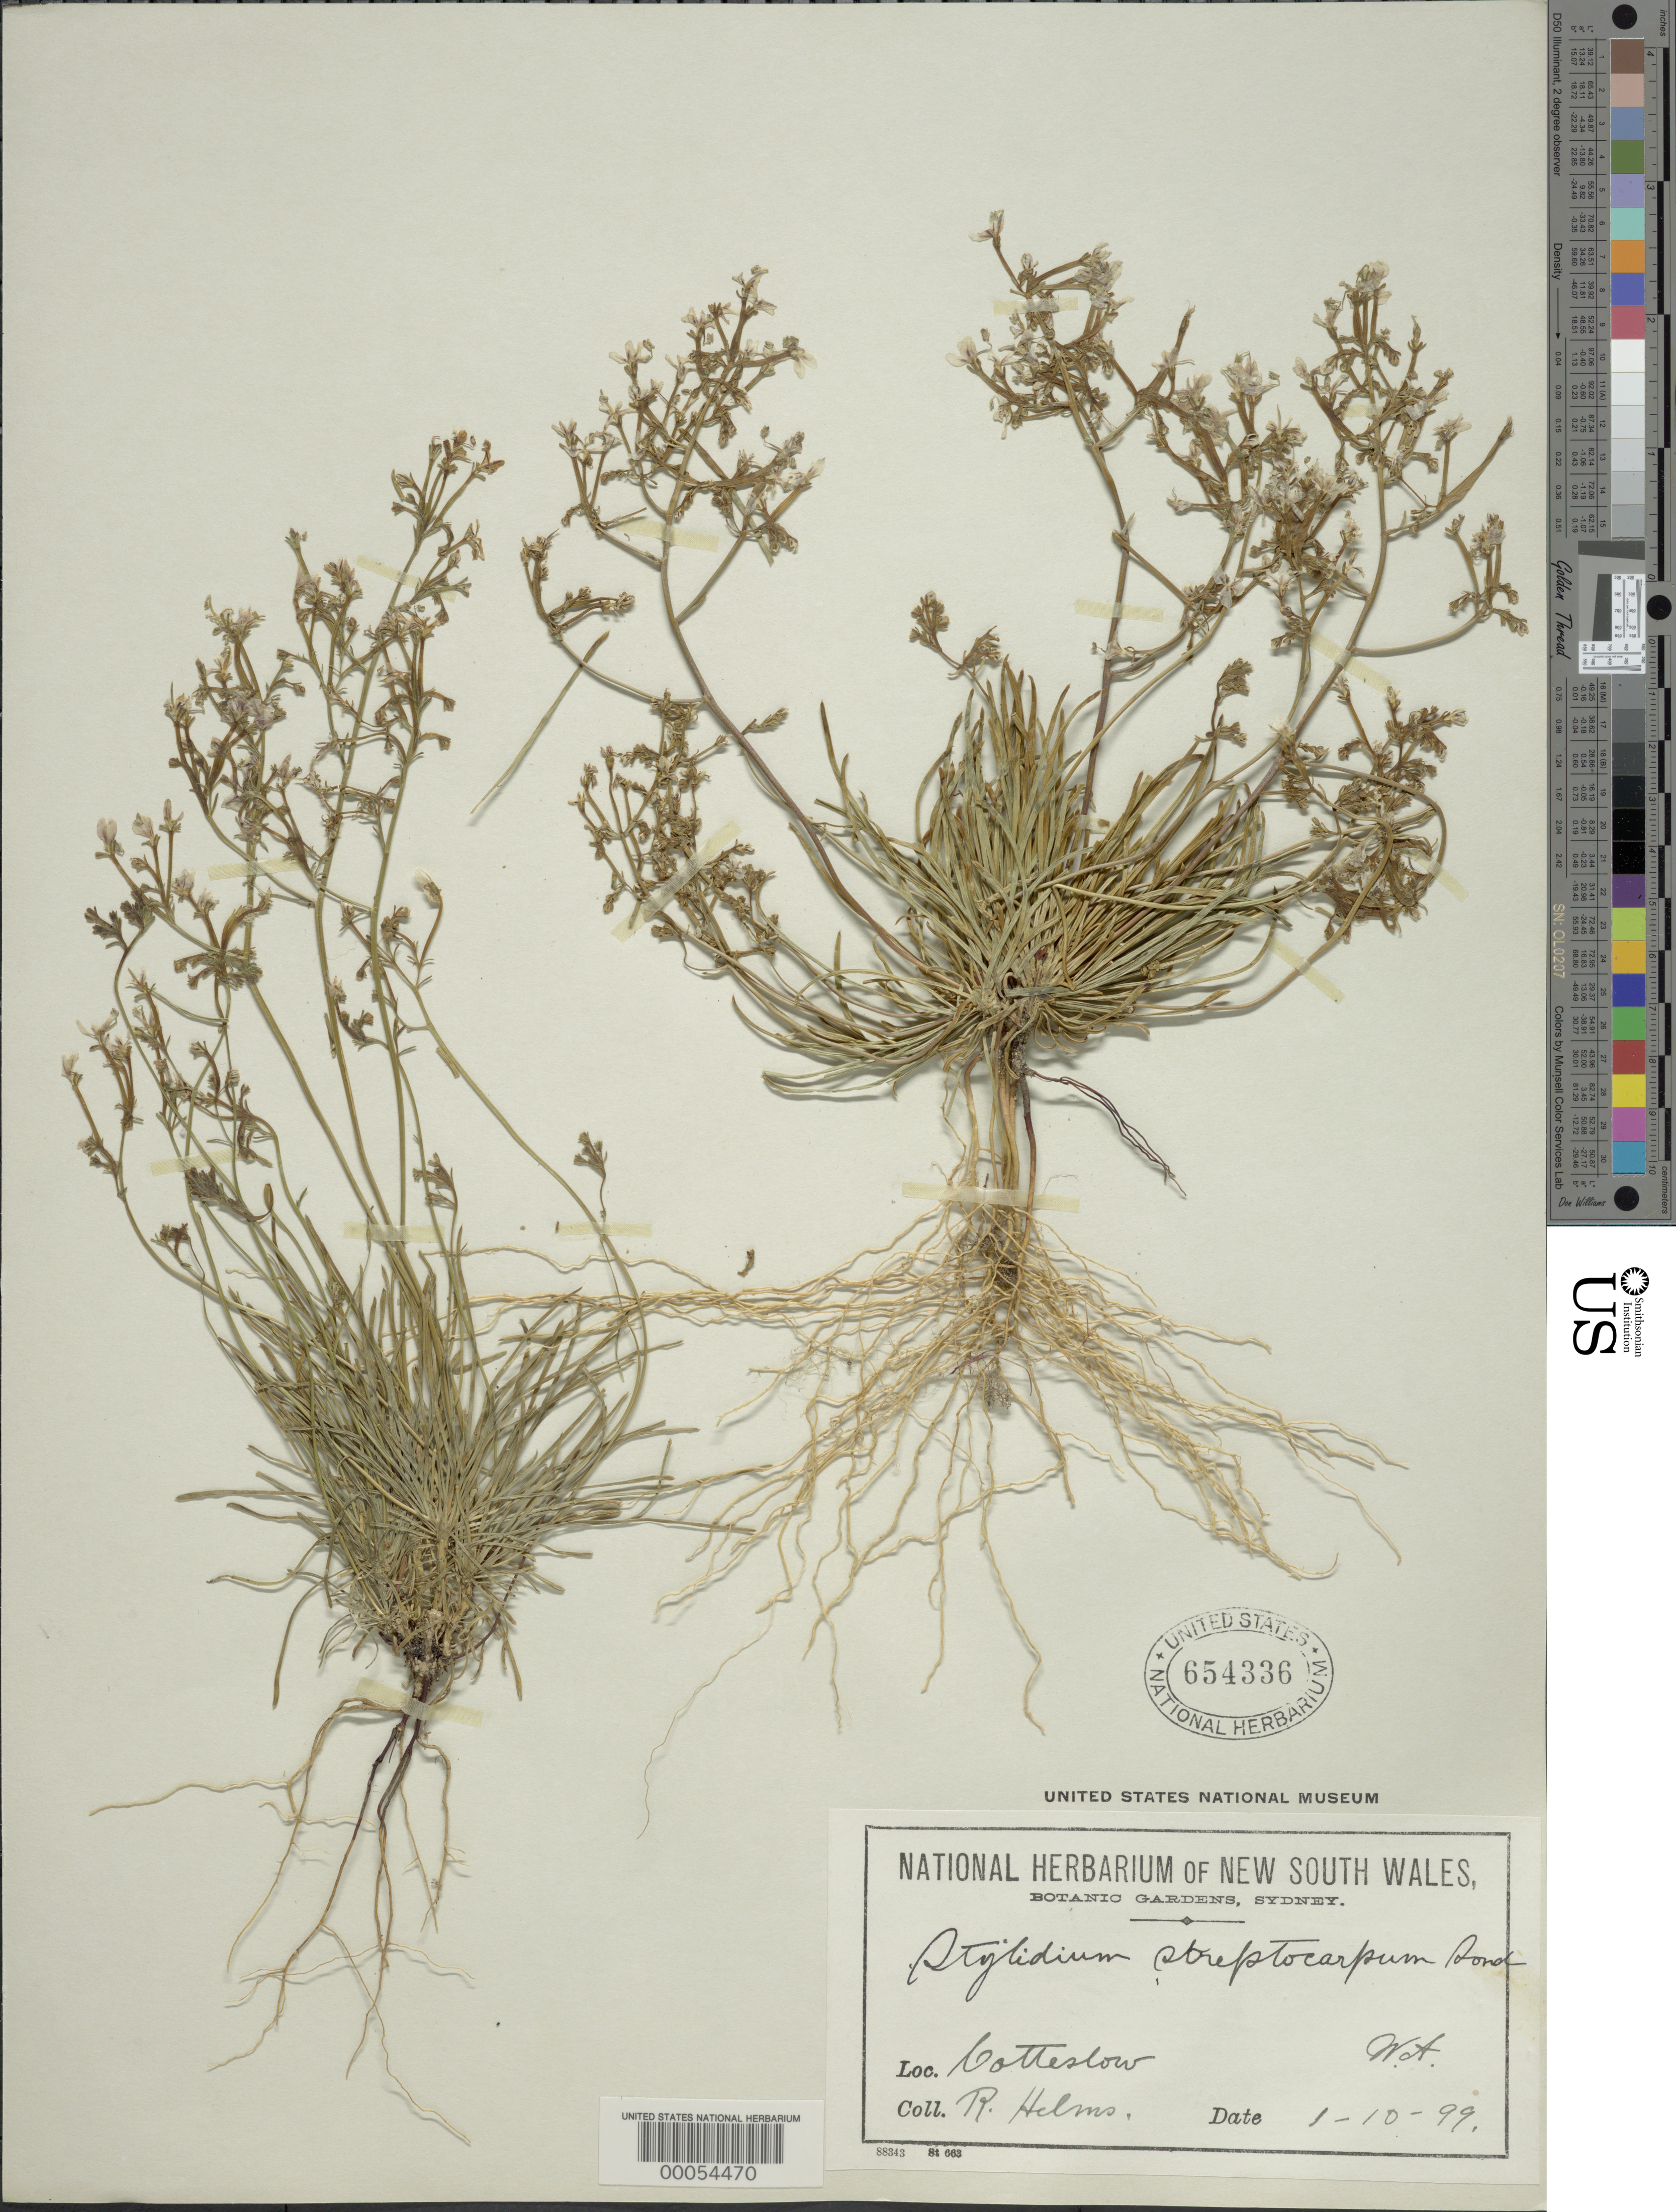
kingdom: Plantae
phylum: Tracheophyta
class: Magnoliopsida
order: Asterales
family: Stylidiaceae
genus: Stylidium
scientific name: Stylidium streptocarpum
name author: Sond.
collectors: R. Helms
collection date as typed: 01 Oct 1899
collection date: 1899-10-01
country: Australia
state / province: Western Australia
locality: Gotteslow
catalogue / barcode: US 654336